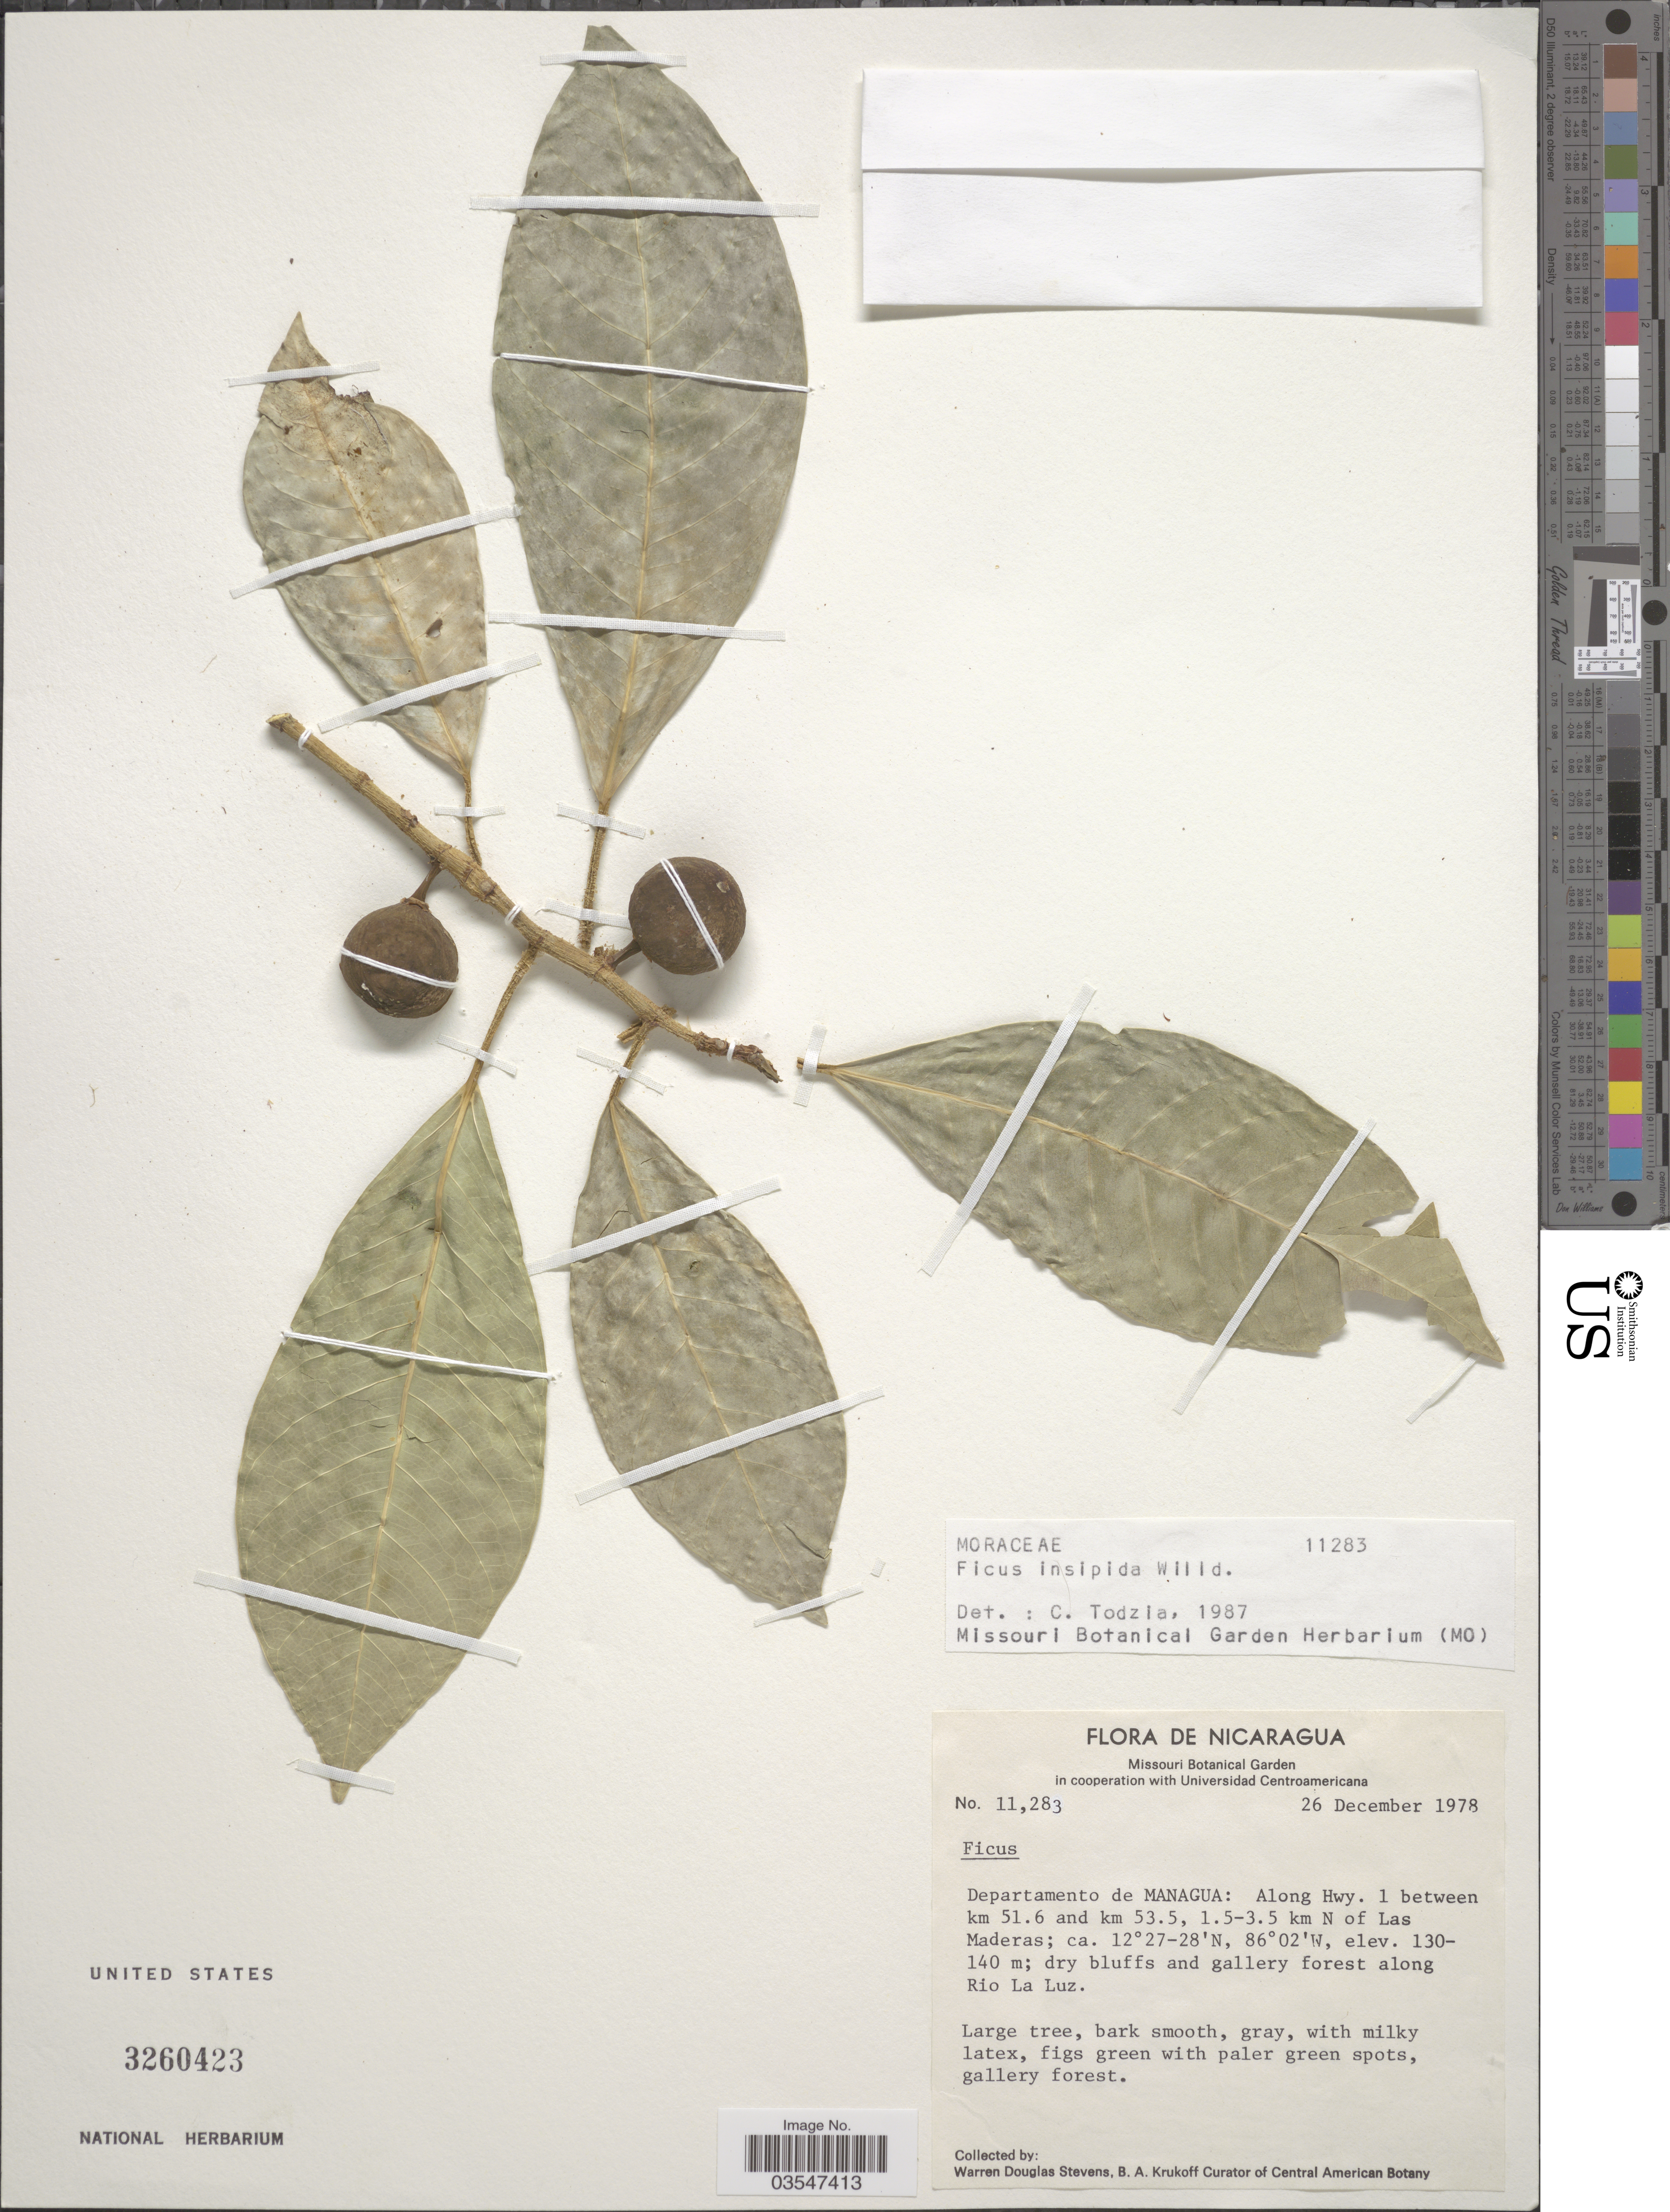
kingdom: Plantae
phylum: Tracheophyta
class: Magnoliopsida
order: Rosales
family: Moraceae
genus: Ficus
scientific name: Ficus insipida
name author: Willd.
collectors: W. D. Stevens & B. A. Krukoff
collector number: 11283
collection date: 1978-12-26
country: Nicaragua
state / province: Managua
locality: Departamento de Managua: Along Hwy. 1 between km 51.6 and km 53.5, 1.5-3.5 km N of Las Maderas. Dry bluffs and gallery forest along Rio La Luz.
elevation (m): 130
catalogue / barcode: US 3260423